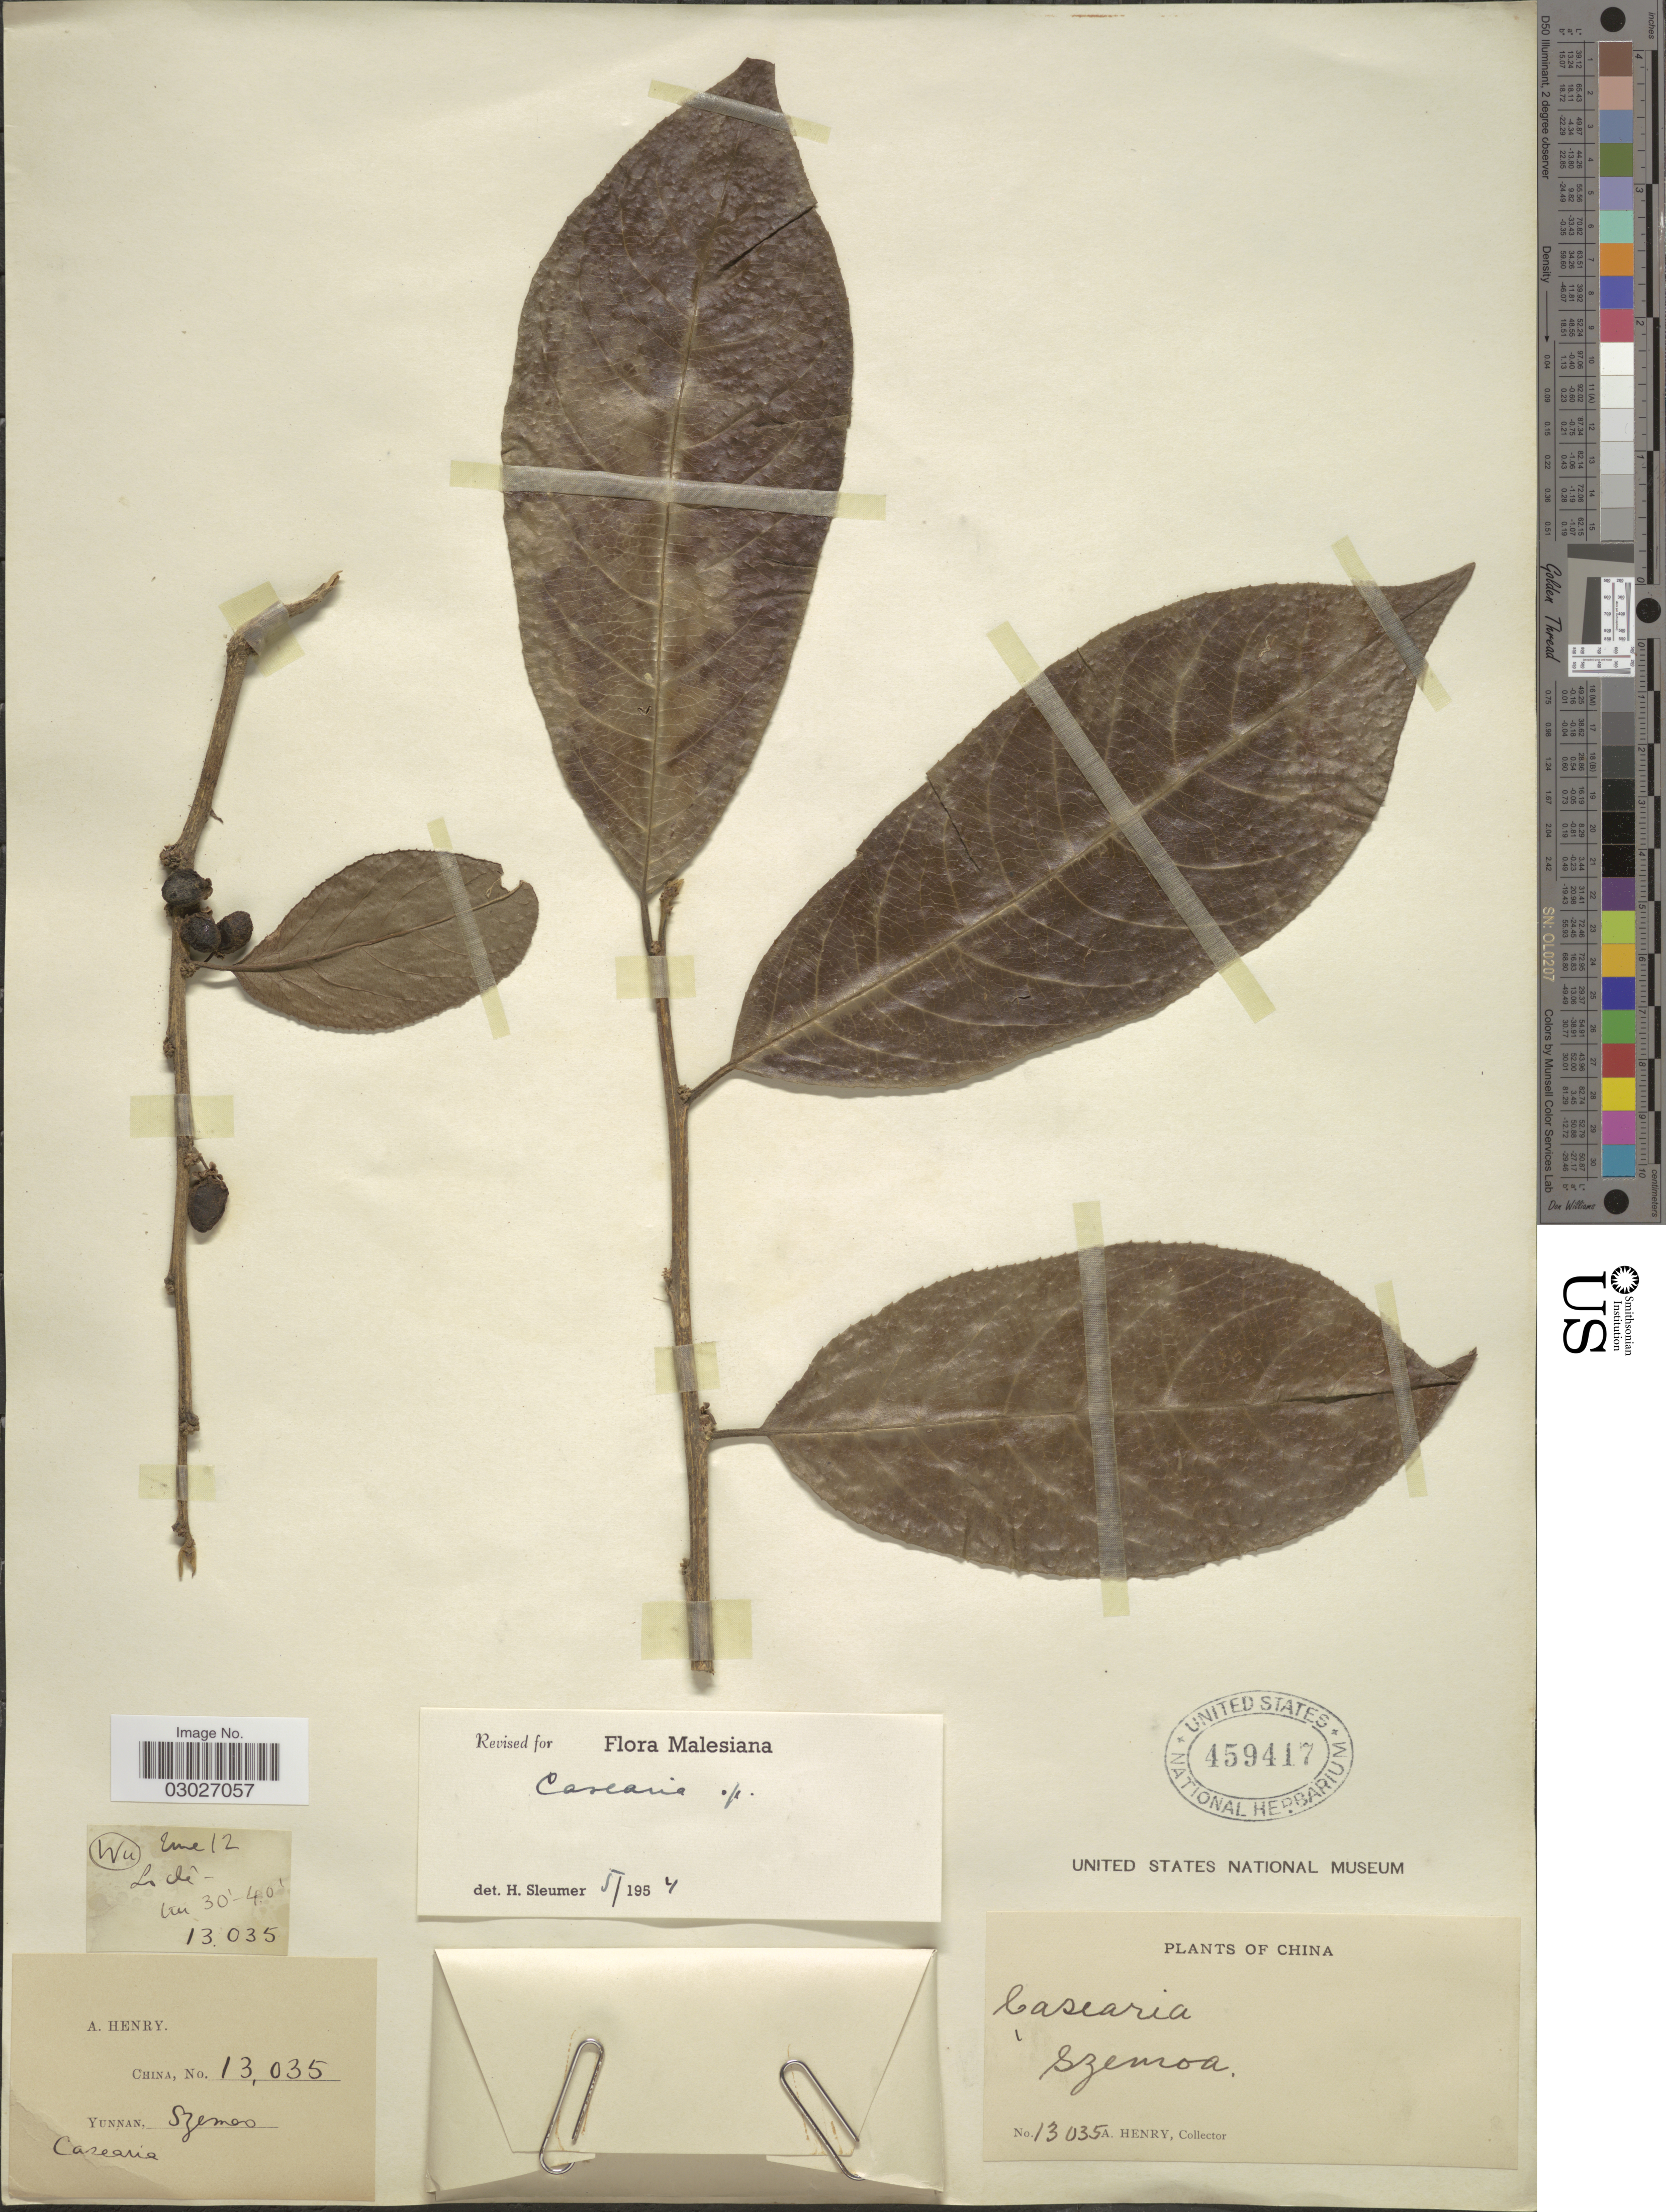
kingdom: Plantae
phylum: Tracheophyta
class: Magnoliopsida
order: Malpighiales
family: Salicaceae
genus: Casearia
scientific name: Casearia sp.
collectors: A. Henry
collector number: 13035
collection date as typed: Transcribed d/m/y: /6/12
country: China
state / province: Yunnan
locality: Szemoa. Lo chê. Wu.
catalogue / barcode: US 459417